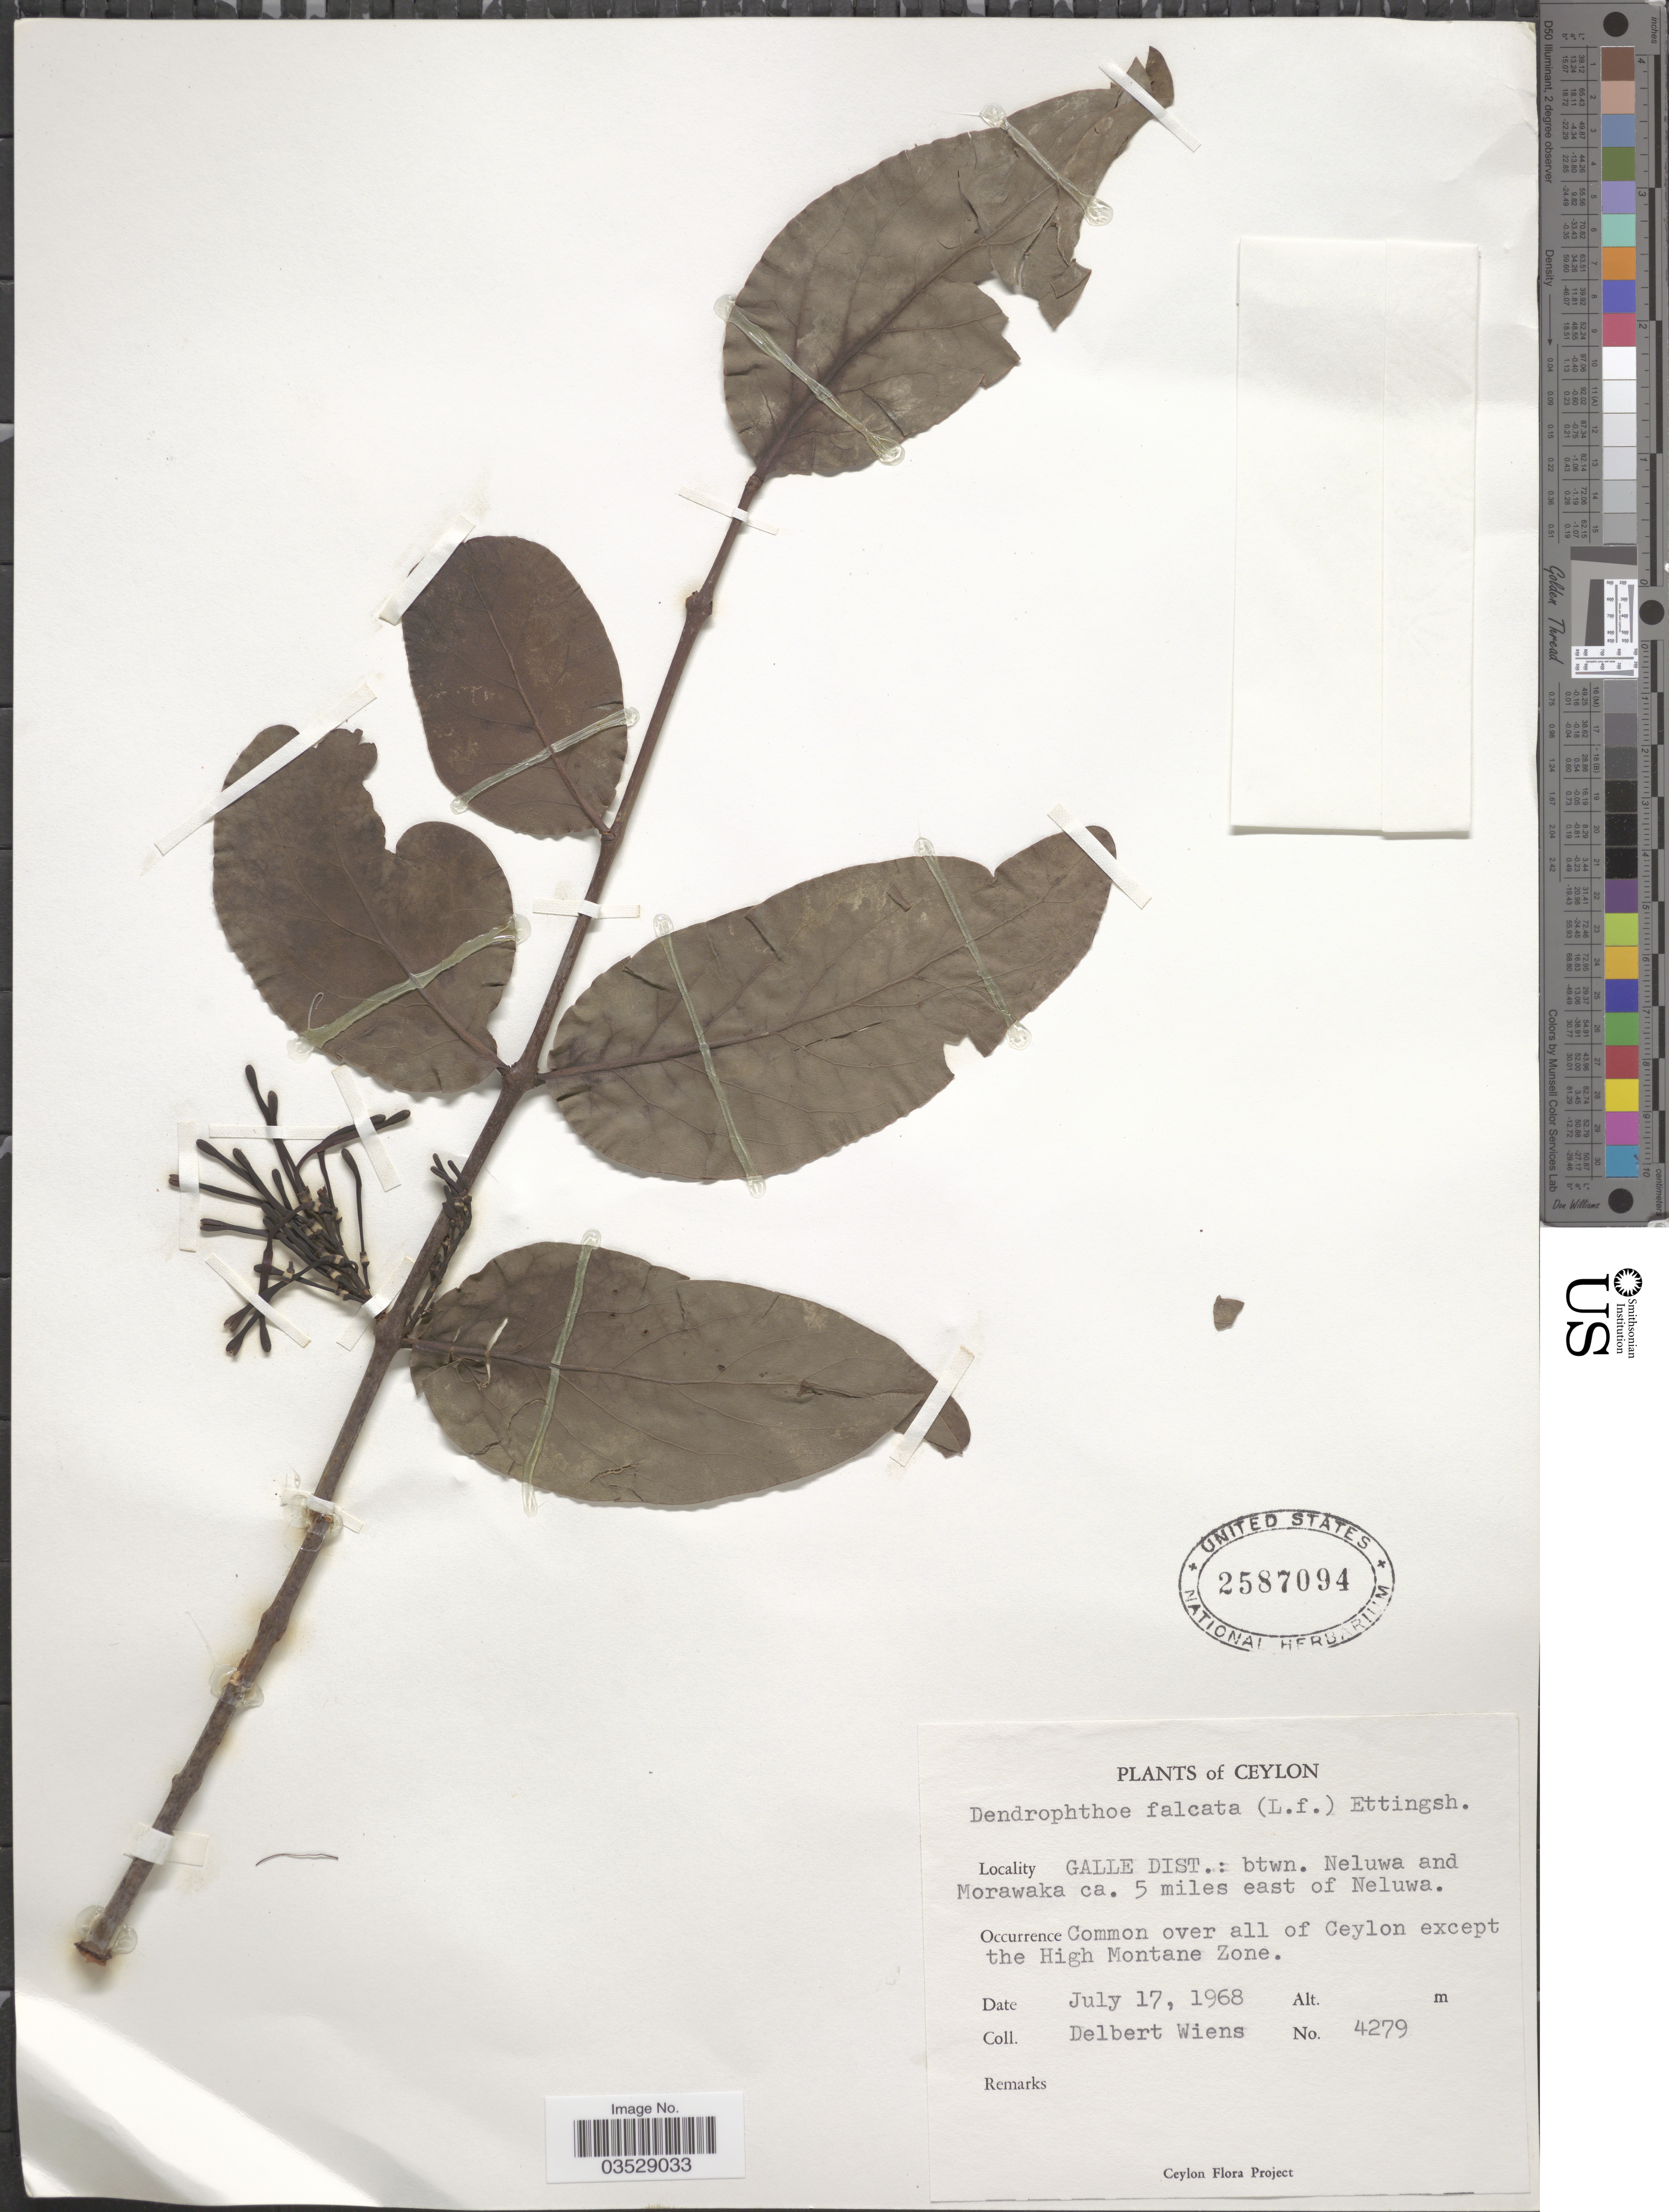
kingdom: Plantae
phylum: Tracheophyta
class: Magnoliopsida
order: Santalales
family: Loranthaceae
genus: Dendrophthoe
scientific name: Dendrophthoe falcata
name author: (L. f.) Ettingsh.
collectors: D. Wiens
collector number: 4279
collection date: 1968-07-17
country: Sri Lanka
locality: Ceylon. Galle Dist.: btwn. Neluwa and Morawaka ca. 5 miles east of Neluwa. Common over all of Ceylon except the High Montane Zone.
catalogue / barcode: US 2587094